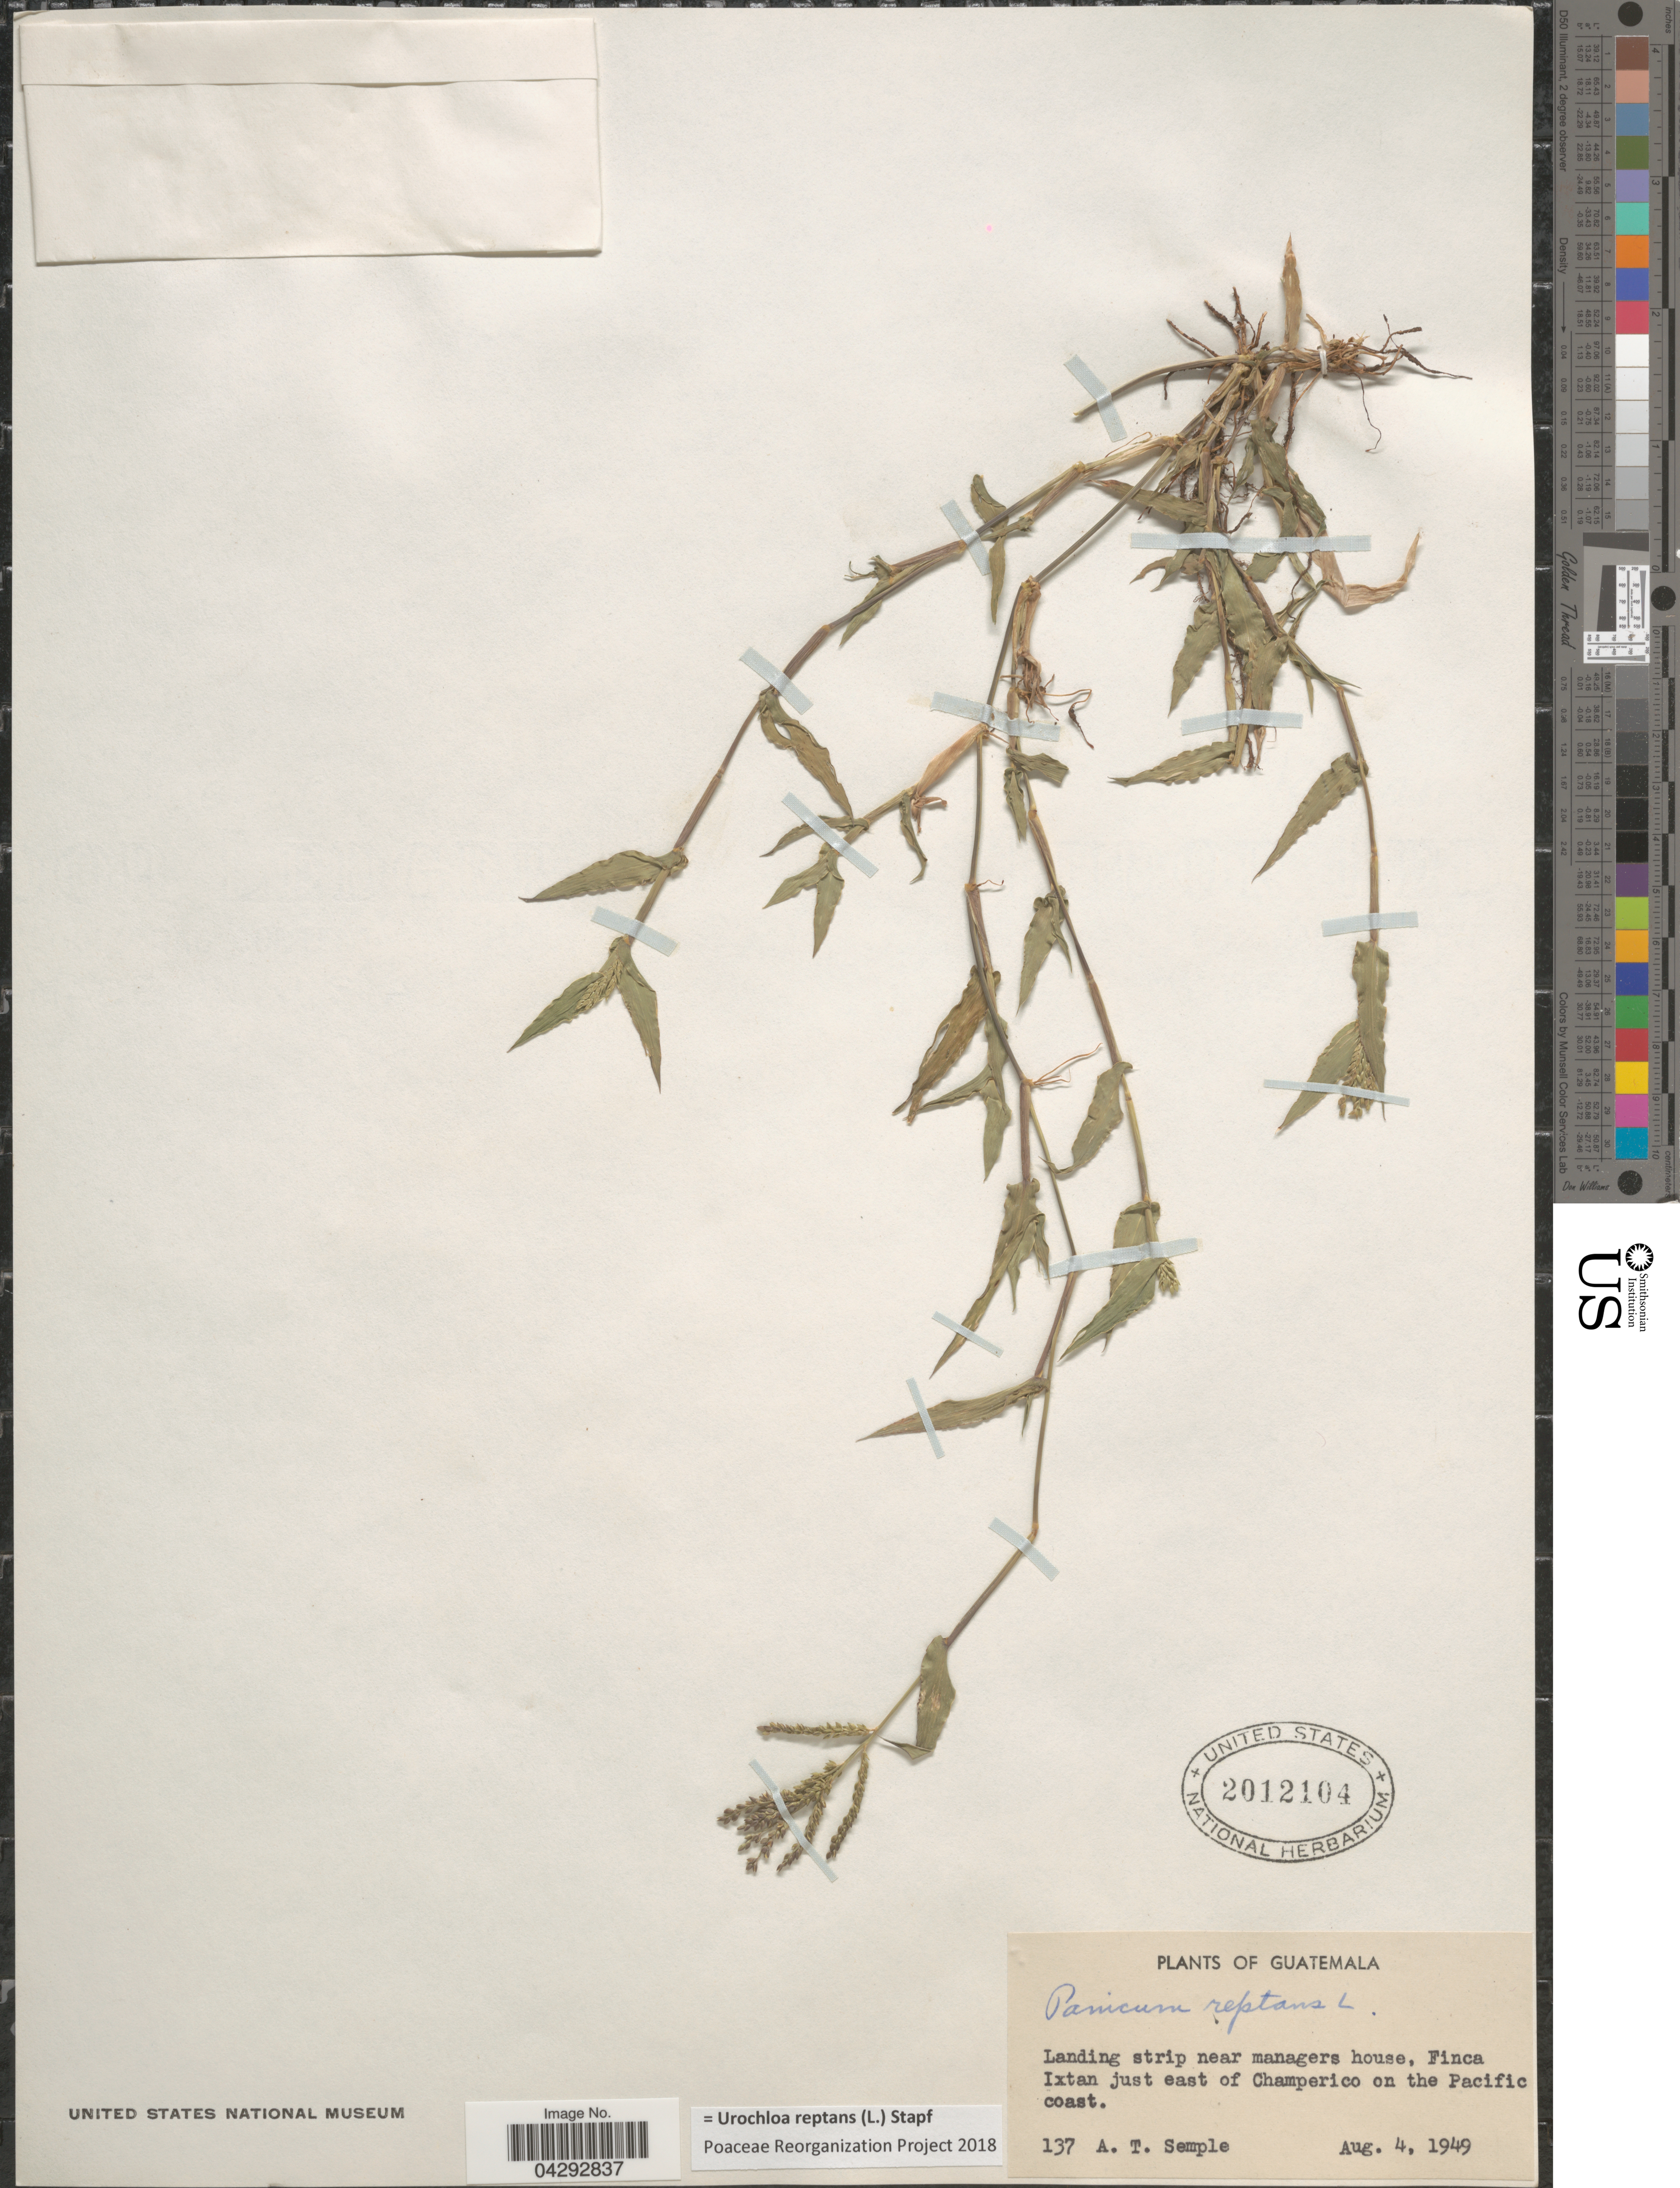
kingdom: Plantae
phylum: Tracheophyta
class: Liliopsida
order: Poales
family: Poaceae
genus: Urochloa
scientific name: Urochloa reptans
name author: (L.) Stapf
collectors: A. Semple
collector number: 137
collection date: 1949-08-04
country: Guatemala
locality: Landing strip near managers house, Finca Ixtan just east of Champerico on the Pacific coast.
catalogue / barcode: US 2012104